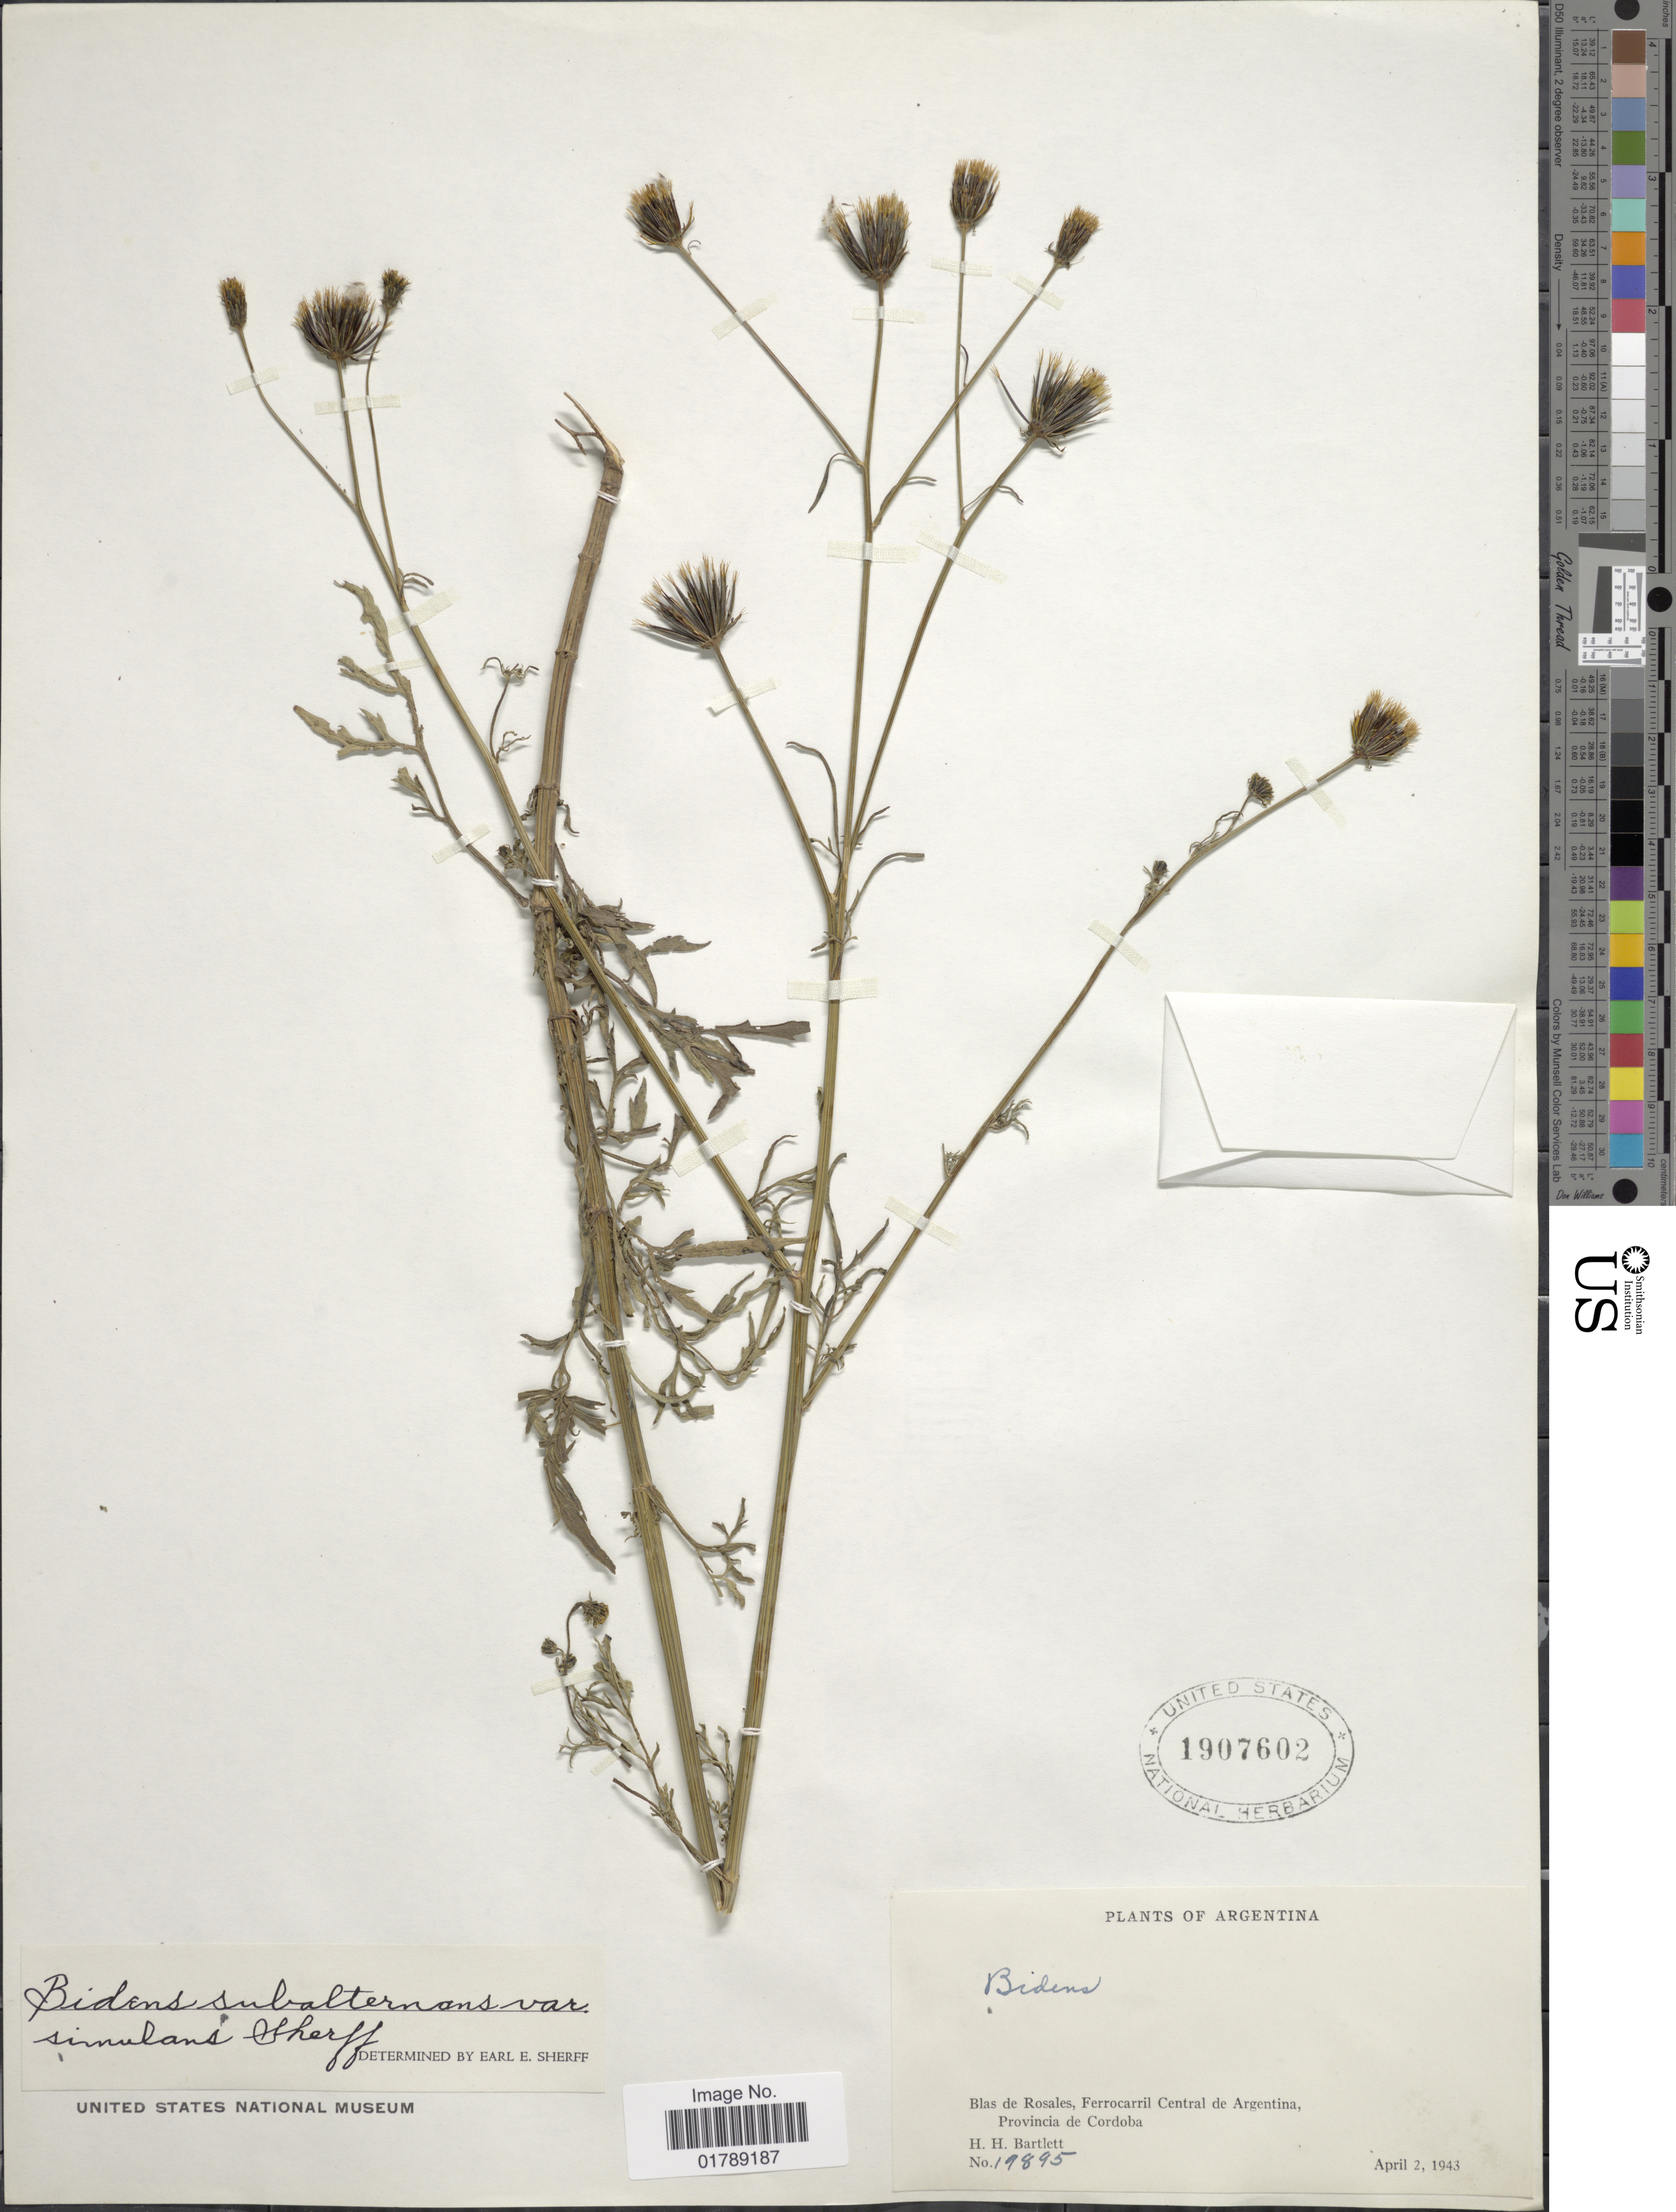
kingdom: Plantae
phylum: Tracheophyta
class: Magnoliopsida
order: Asterales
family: Asteraceae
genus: Bidens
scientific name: Bidens subalternans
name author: DC.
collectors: H. H. Bartlett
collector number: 19895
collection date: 1943-04-02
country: Argentina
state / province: Cordoba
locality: Blas de Rosales, Ferrocarril Central de Argentina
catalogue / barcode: US 1907602